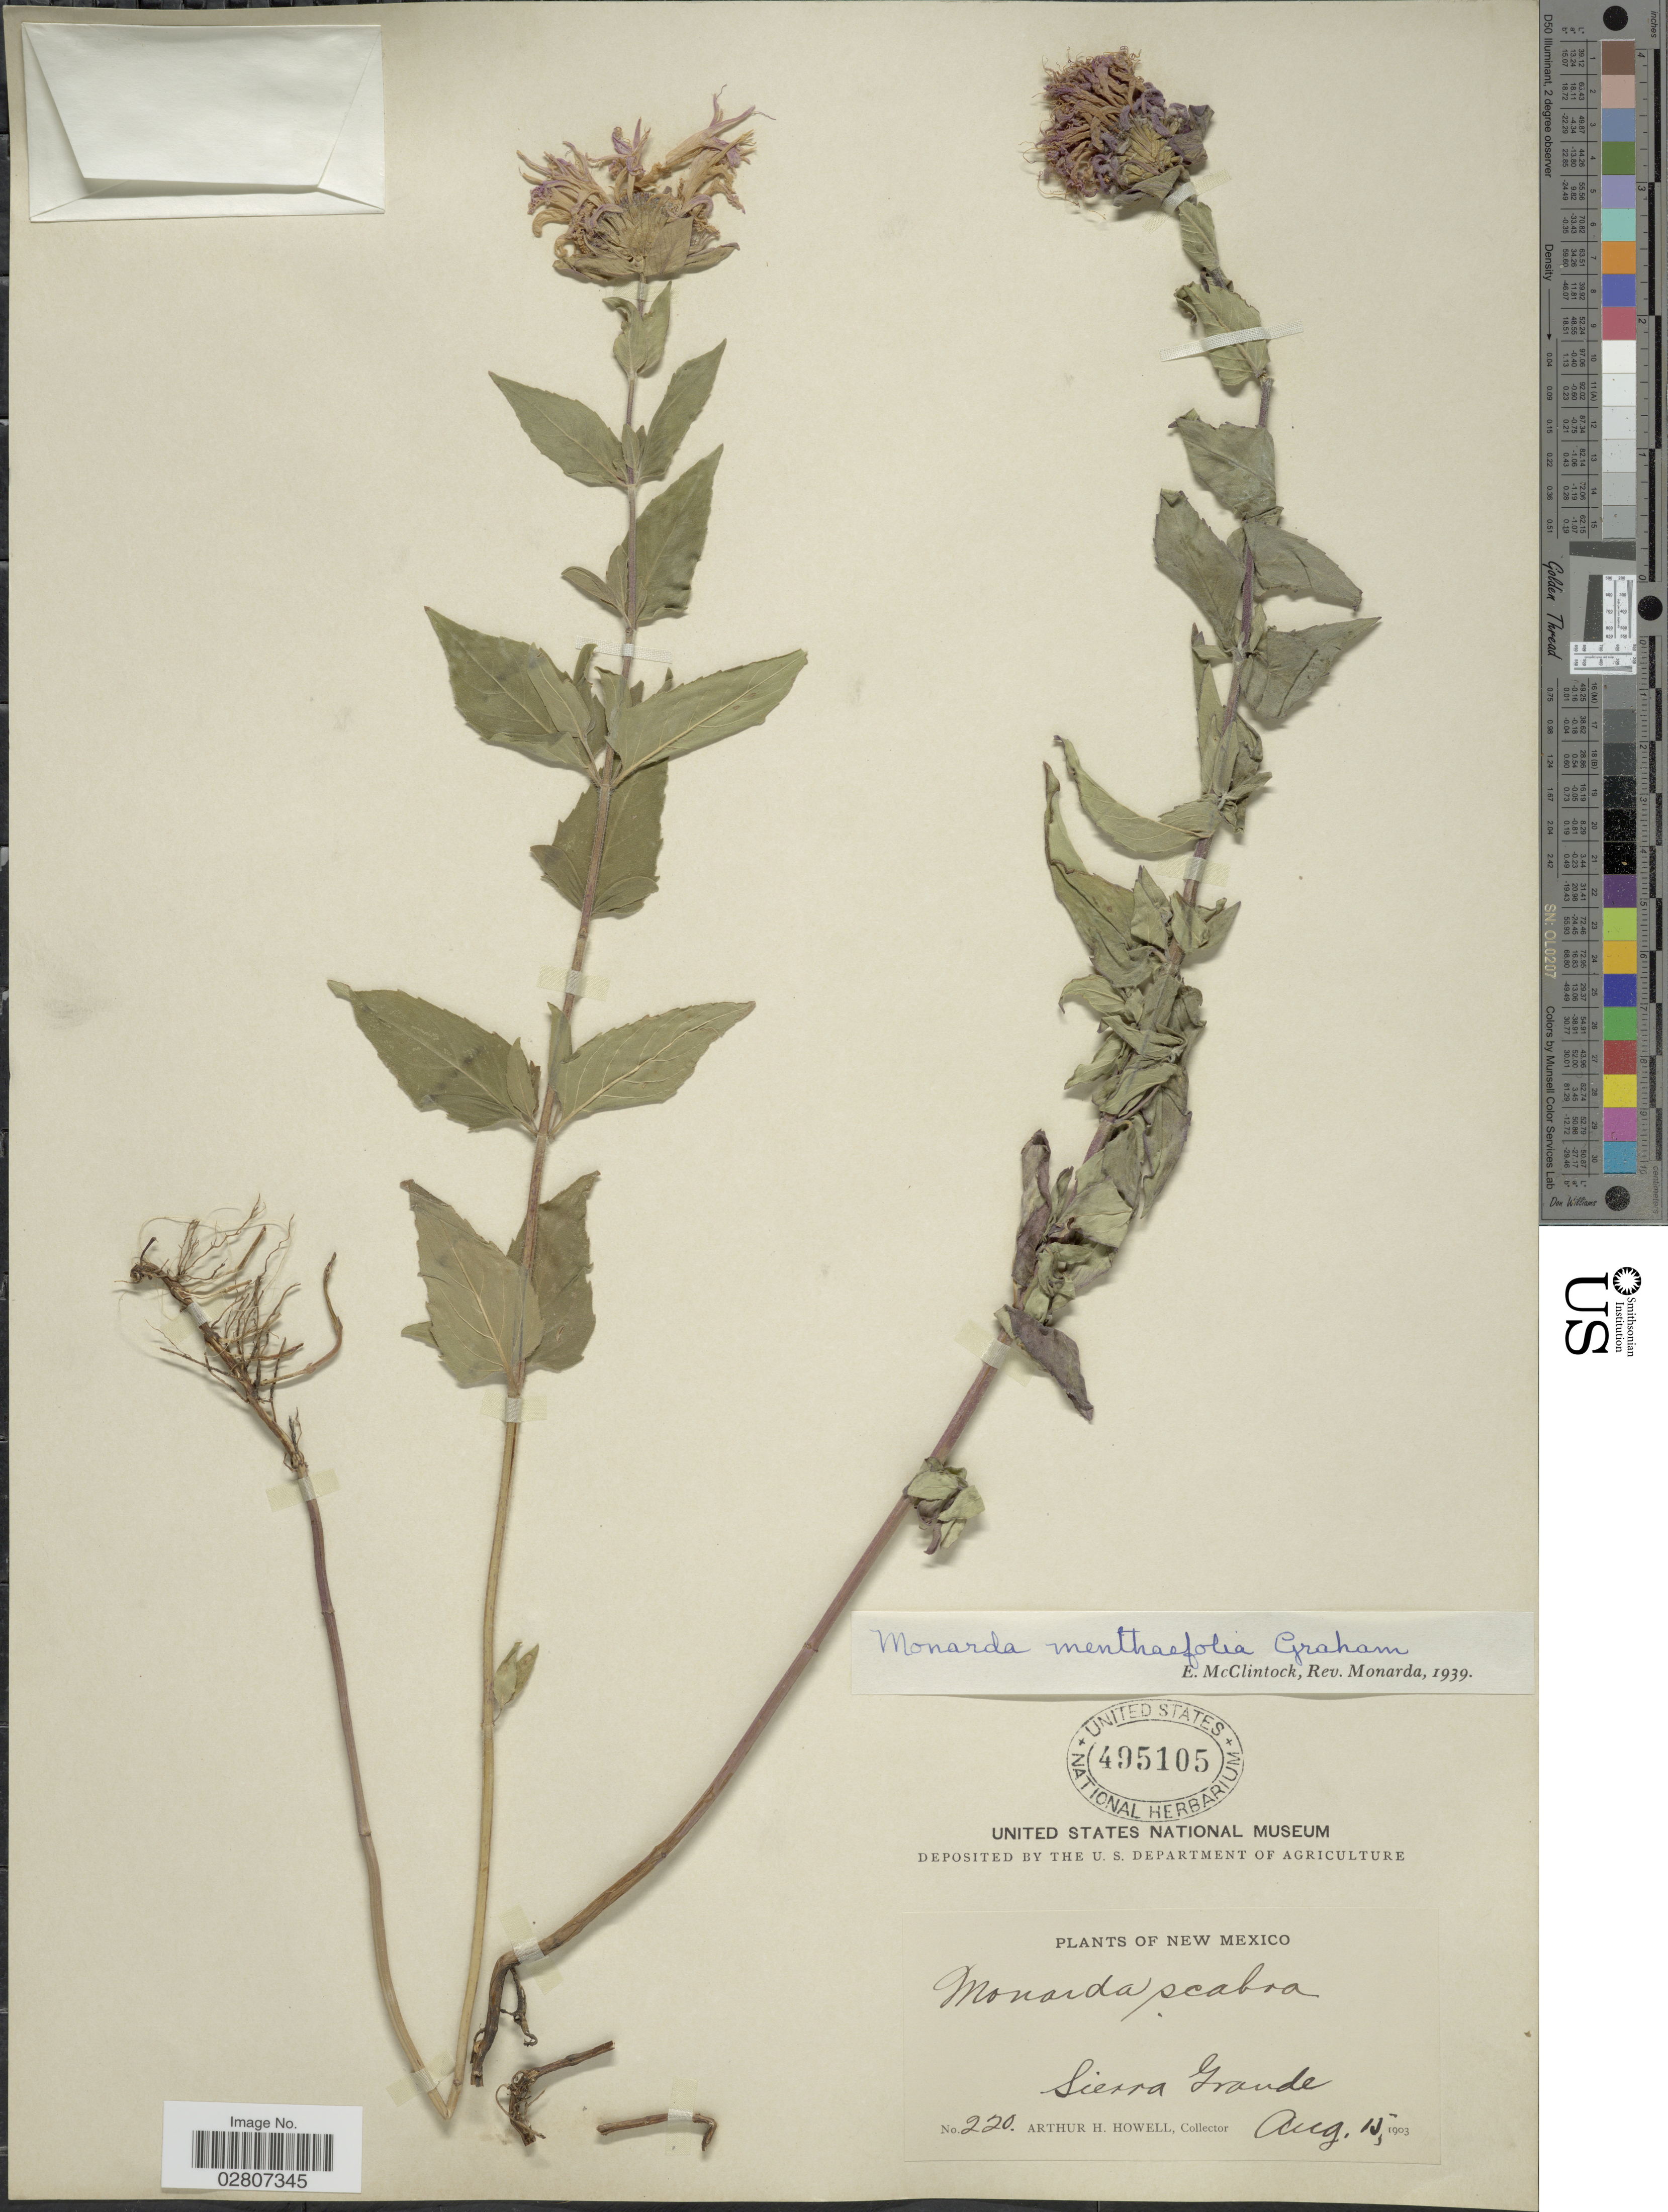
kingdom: Plantae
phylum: Tracheophyta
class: Magnoliopsida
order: Lamiales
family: Lamiaceae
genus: Monarda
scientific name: Monarda fistulosa var. mollis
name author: (L.) L.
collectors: A. H. Howell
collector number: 220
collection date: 1903-08-15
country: United States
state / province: New Mexico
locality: Sierra Grande.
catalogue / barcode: US 495105